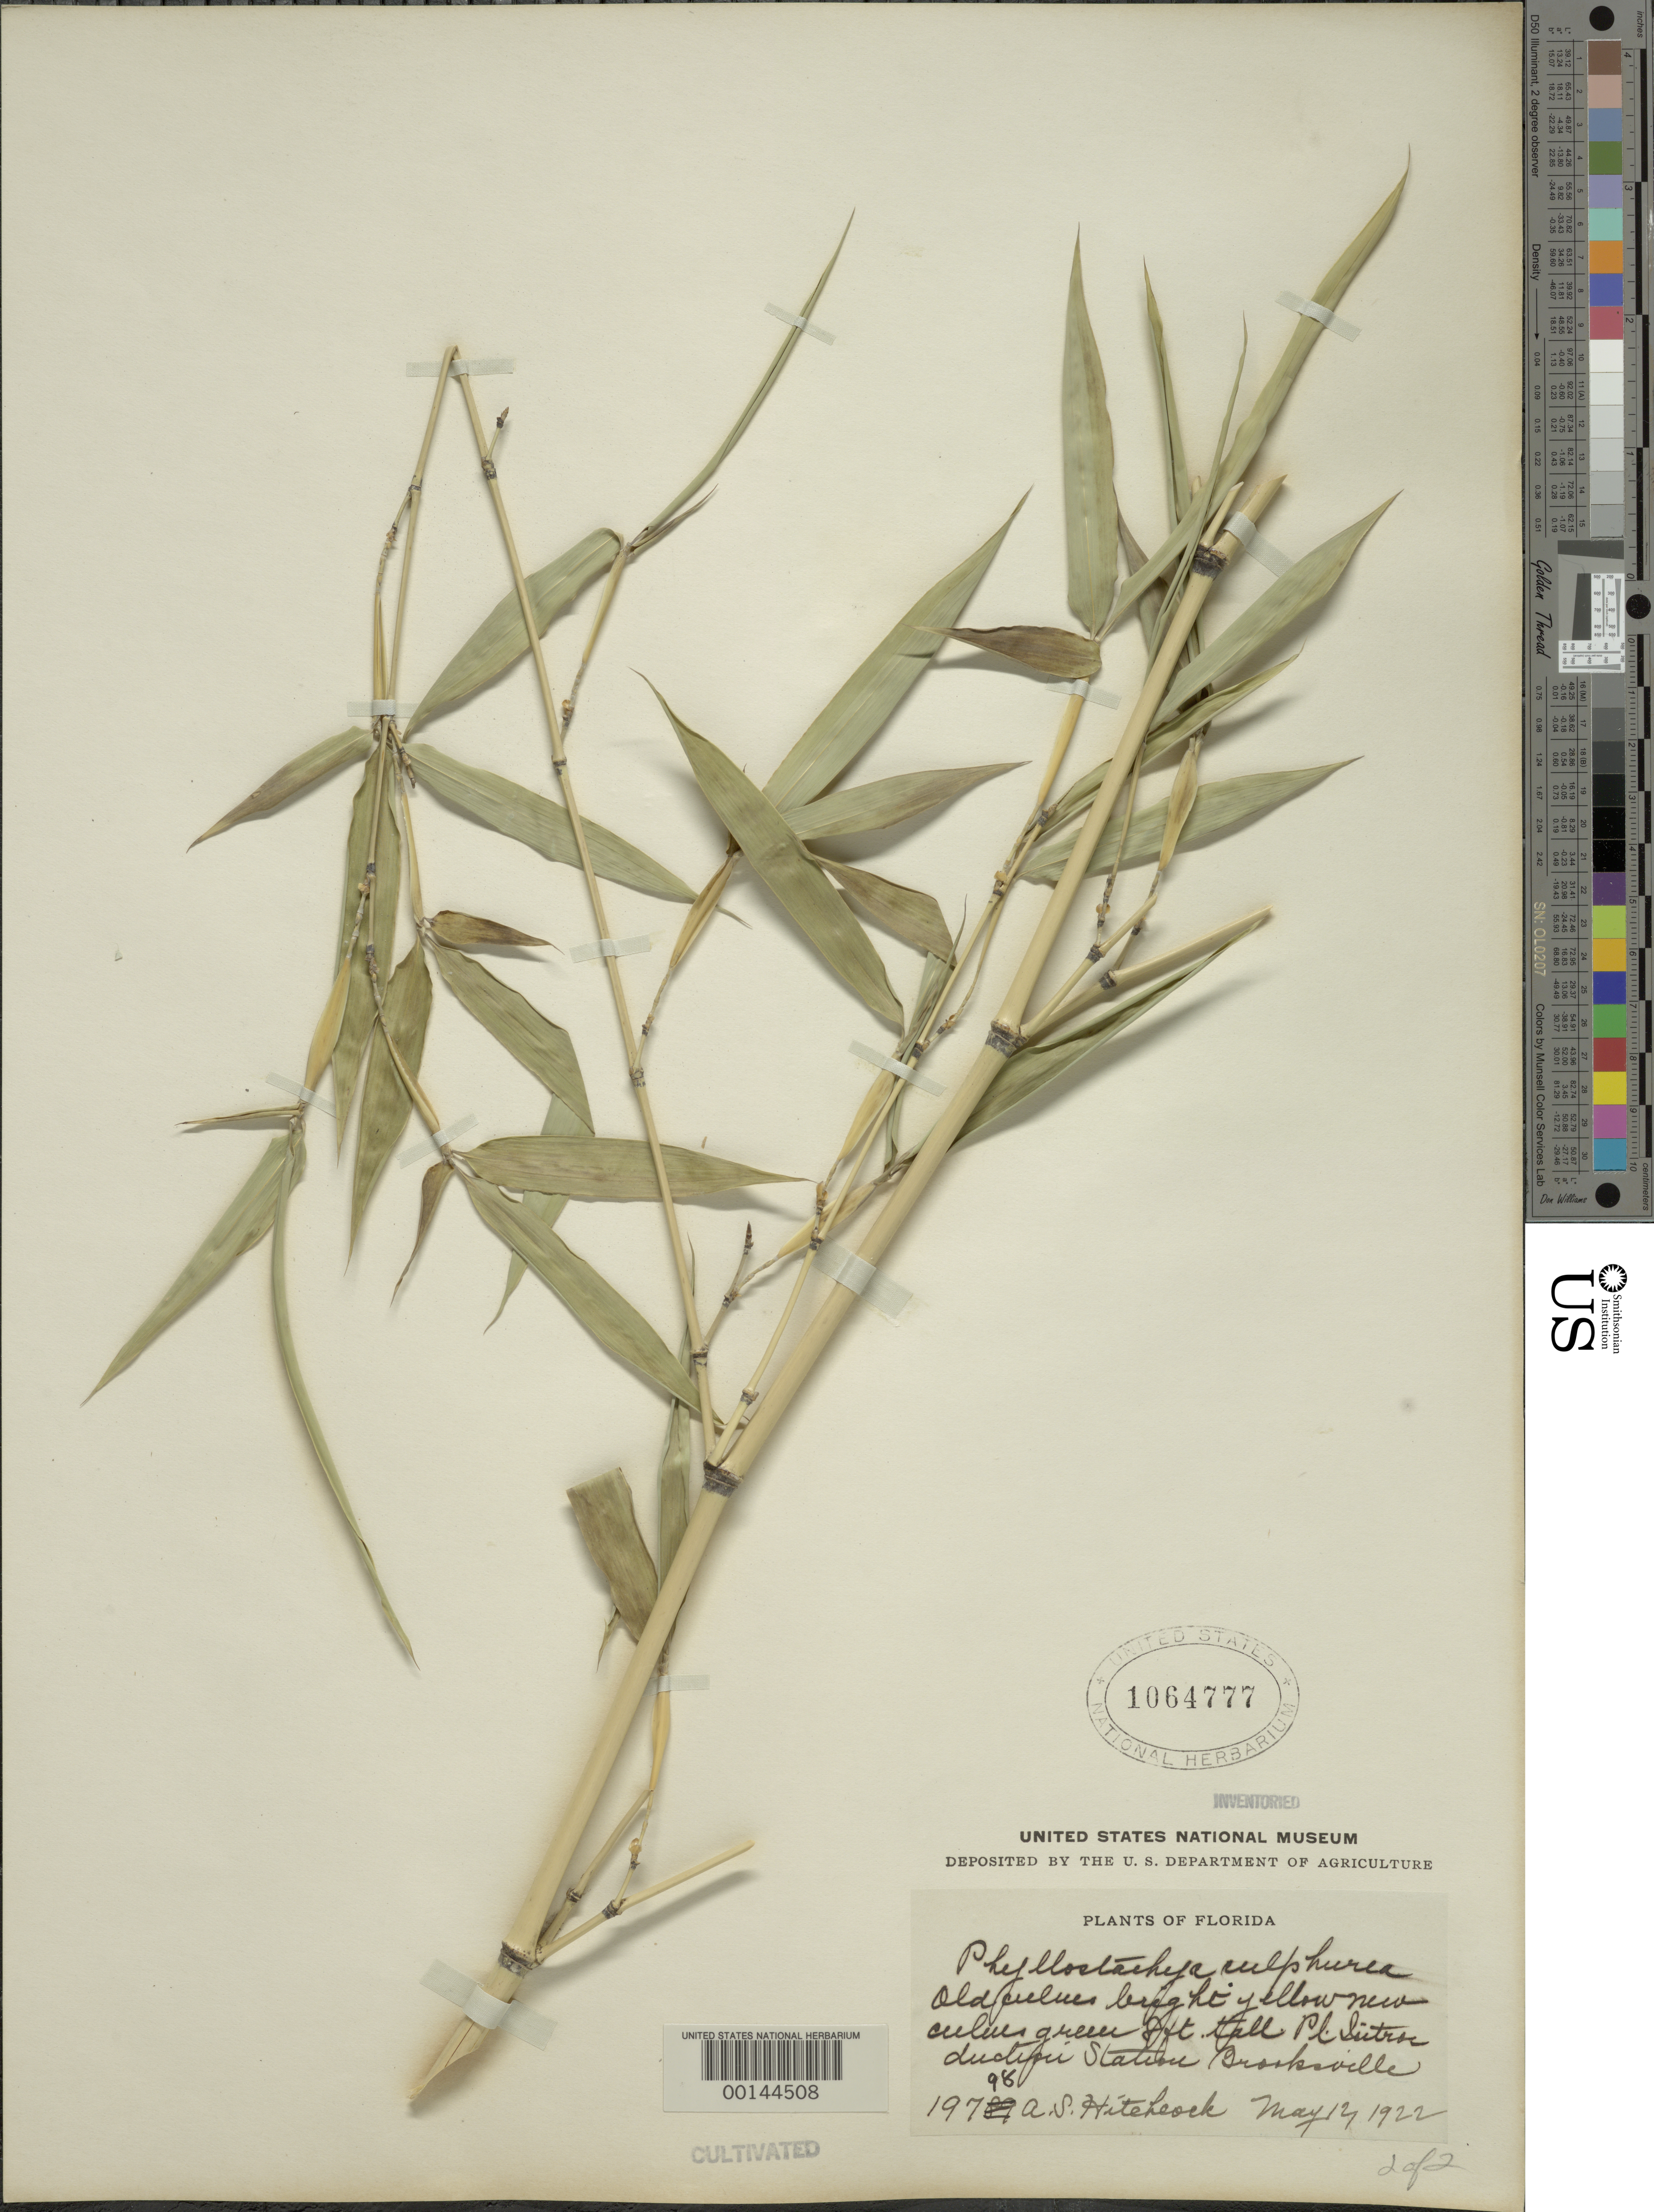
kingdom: Plantae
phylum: Tracheophyta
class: Liliopsida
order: Poales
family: Poaceae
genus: Phyllostachys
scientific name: Phyllostachys sp.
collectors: A. S. Hitchcock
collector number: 19798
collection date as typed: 12 May 1922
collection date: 1922-05-12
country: United States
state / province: Florida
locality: Brooksville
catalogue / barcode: US 1064777